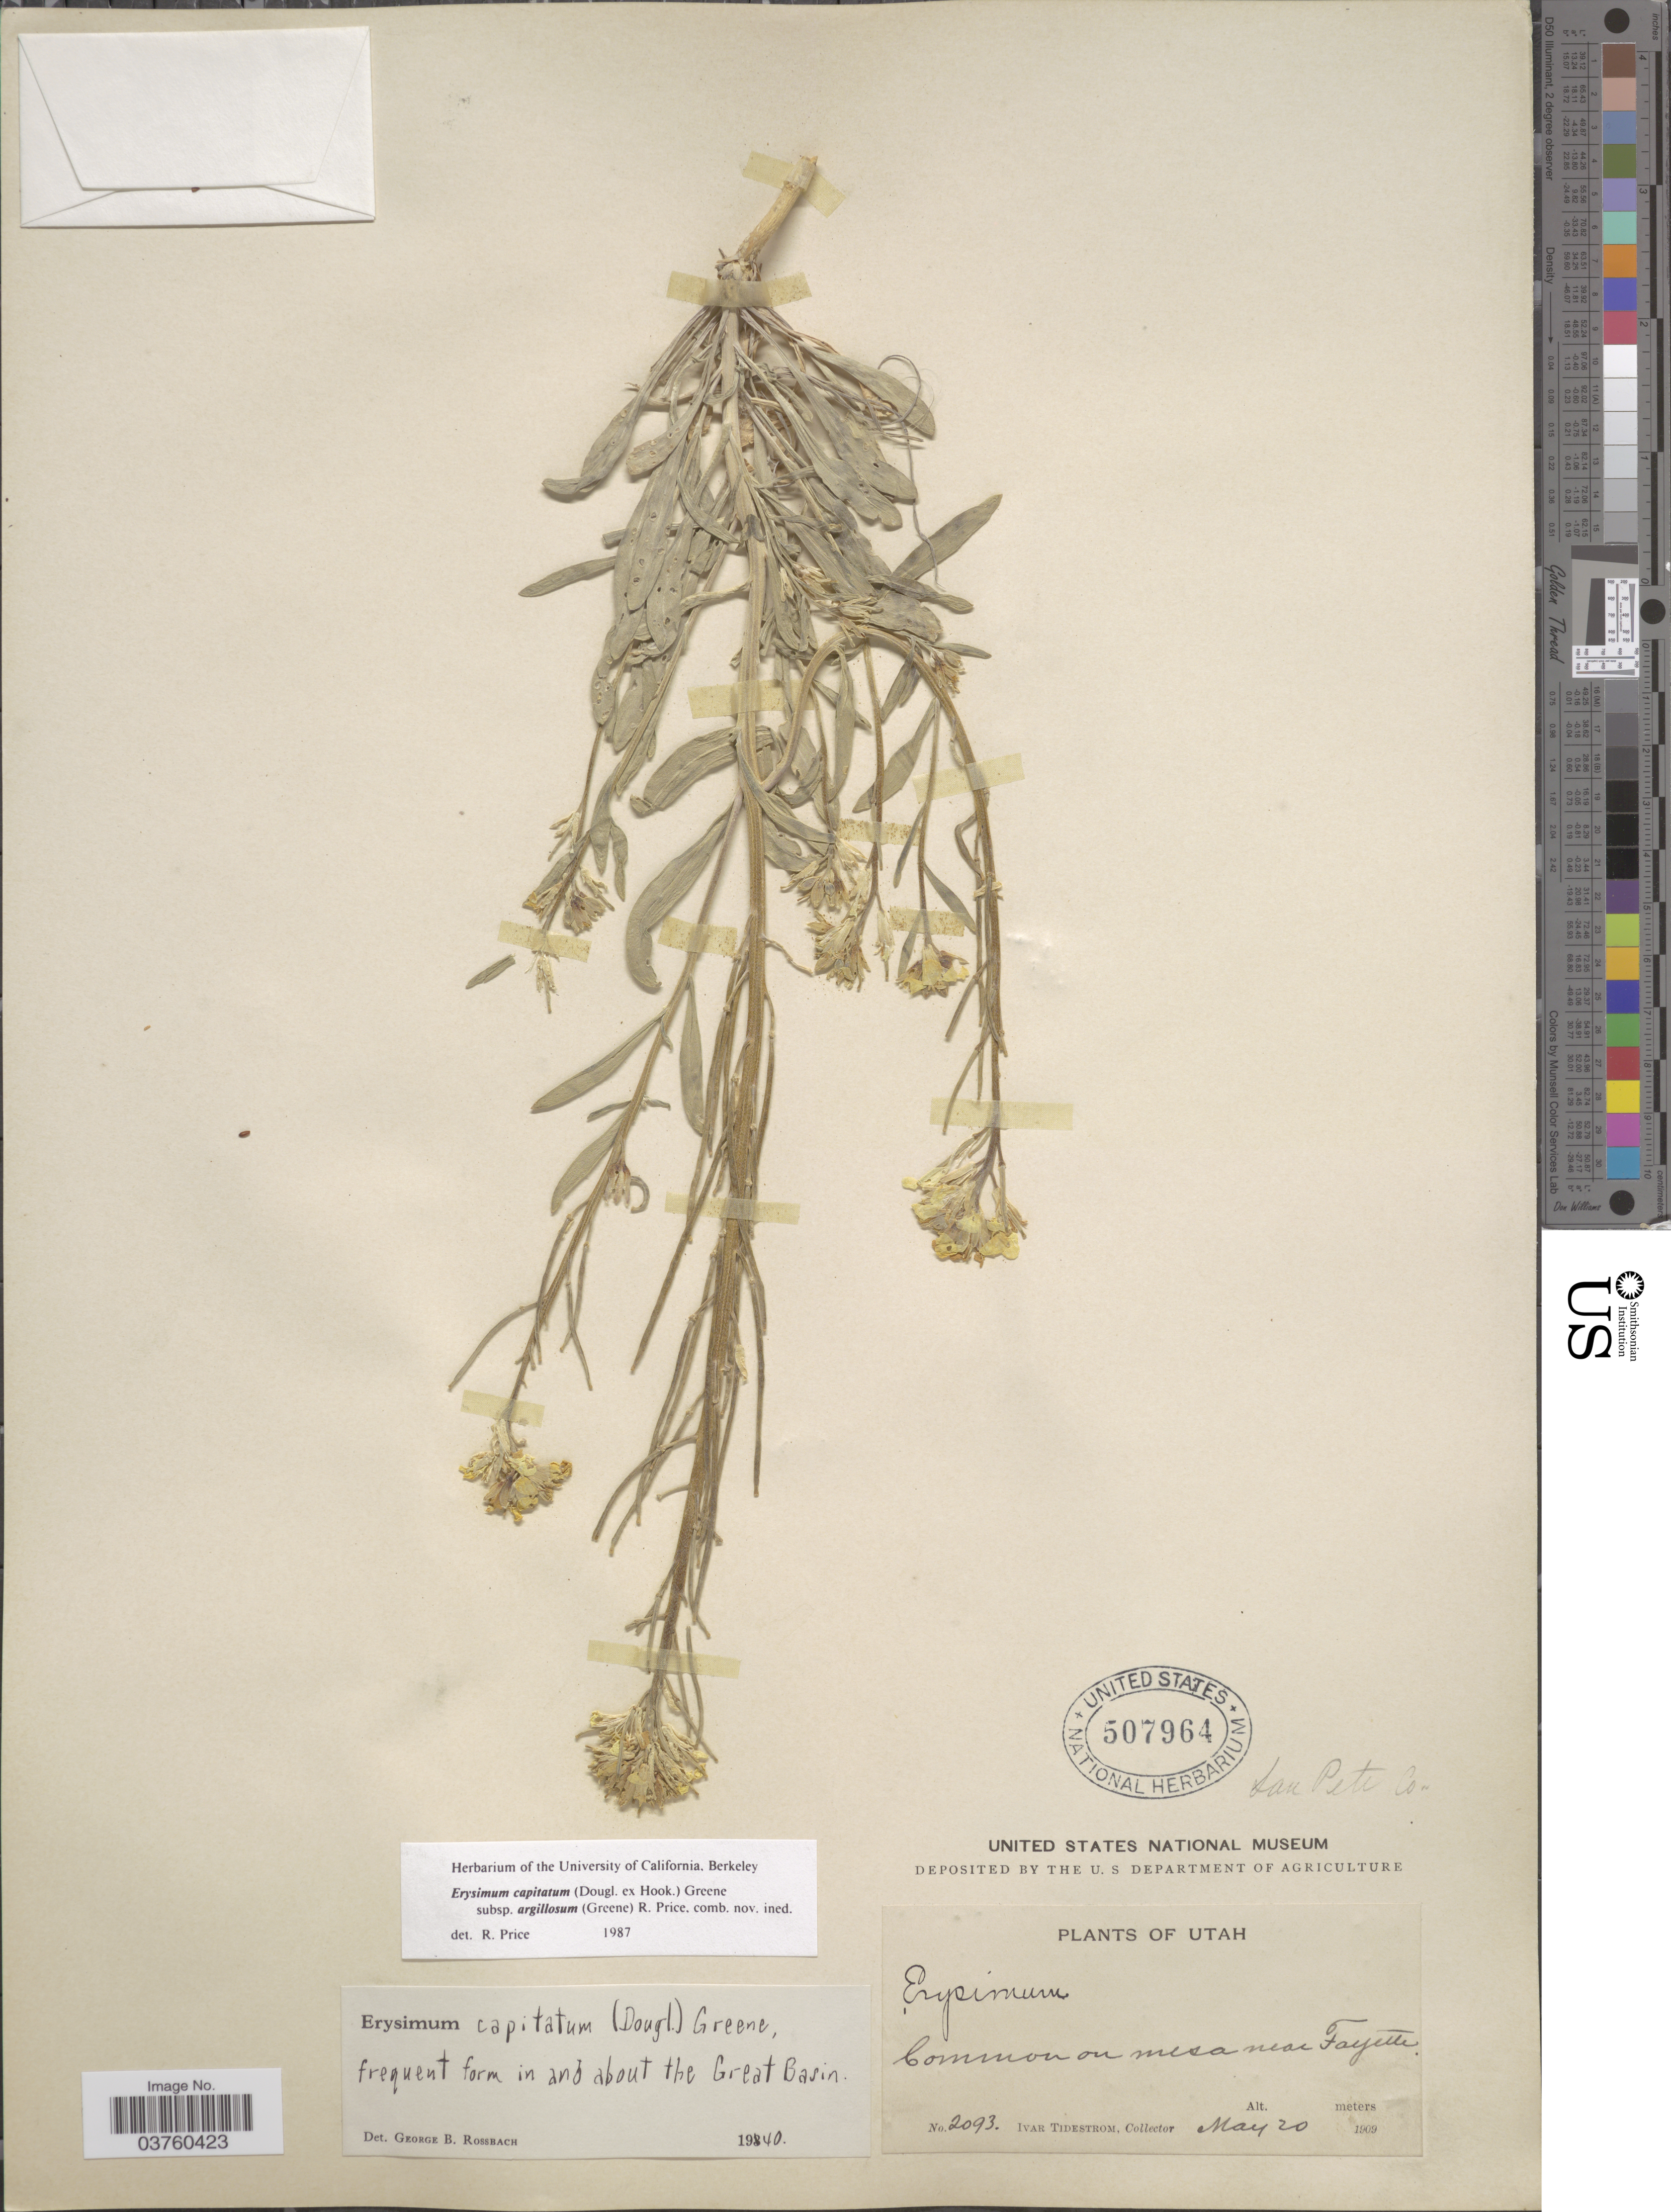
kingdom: Plantae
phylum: Tracheophyta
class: Magnoliopsida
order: Brassicales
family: Brassicaceae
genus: Erysimum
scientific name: Erysimum capitatum subsp. argillosum (Greene) R.A. Price comb. nov. ined.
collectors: I. F. Tidestrom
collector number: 2093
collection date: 1909-05-20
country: United States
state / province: Utah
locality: San Pete Co. On mesa near Fayette.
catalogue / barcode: US 507964